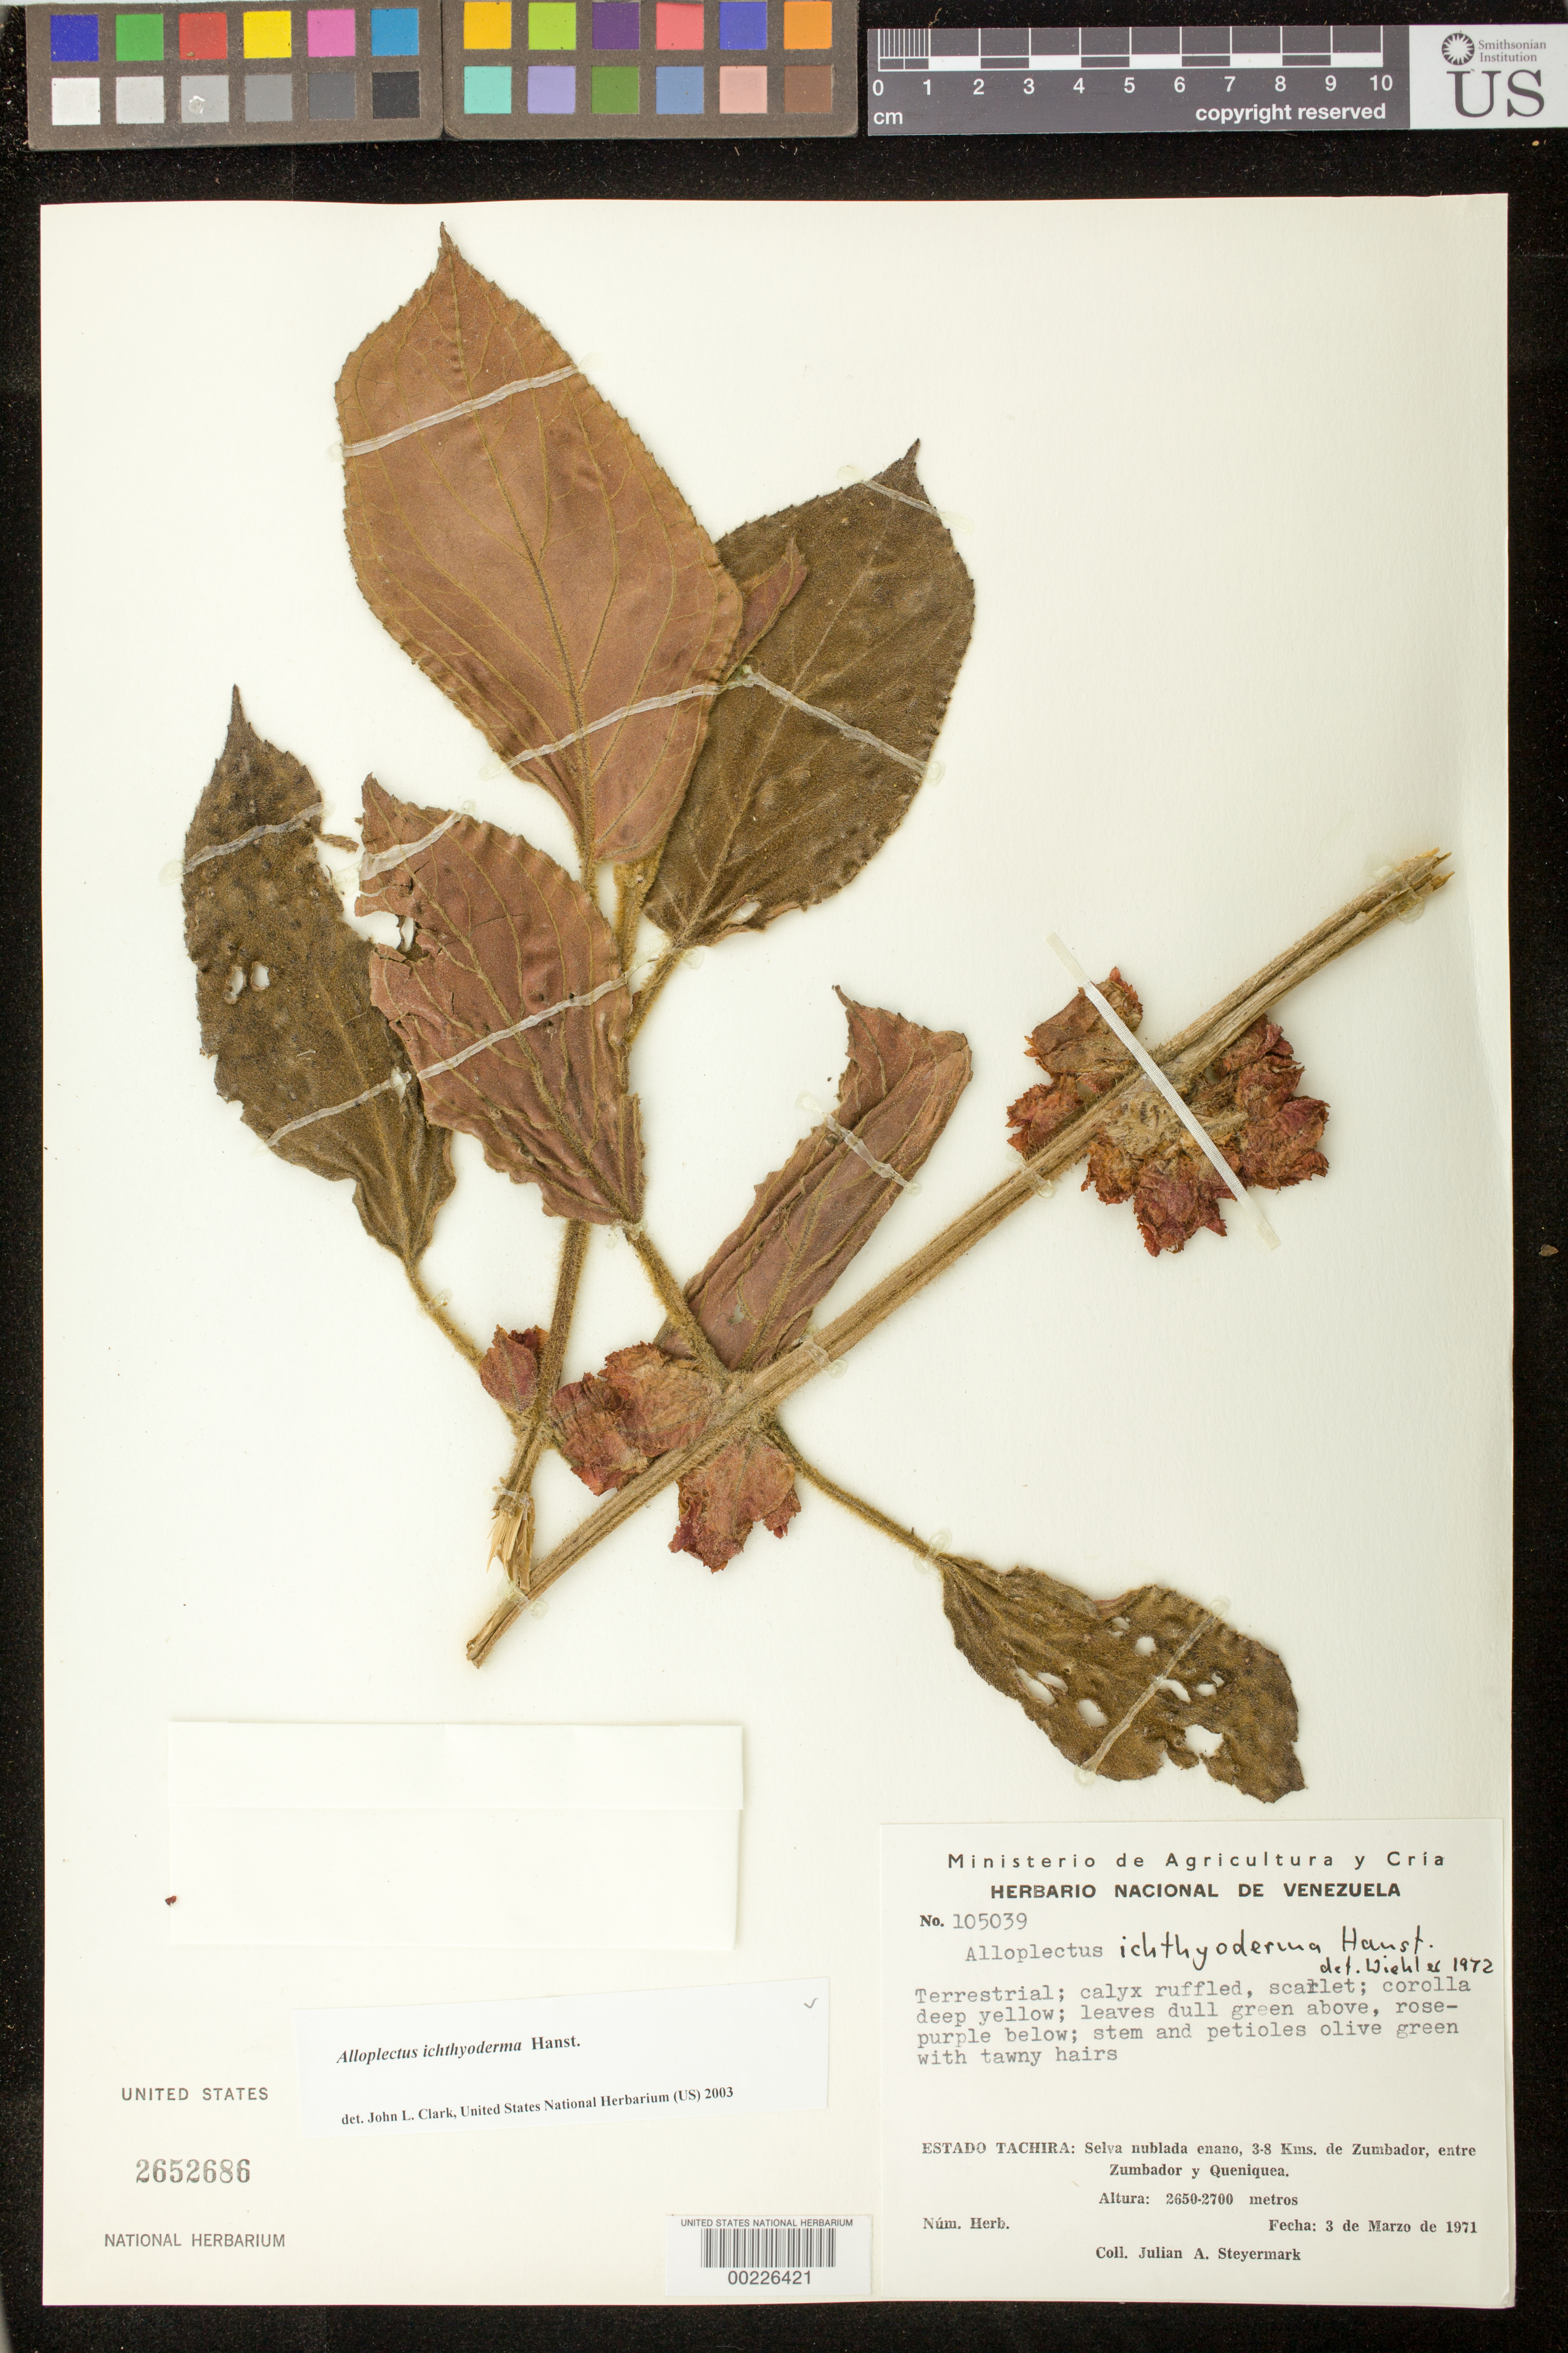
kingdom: Plantae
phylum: Tracheophyta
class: Magnoliopsida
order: Lamiales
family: Gesneriaceae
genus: Glossoloma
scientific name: Glossoloma ichthyoderma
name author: (Hanst.) J.L. Clark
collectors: J. Steyermark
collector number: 105039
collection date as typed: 03 Mar 1971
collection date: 1971-03-03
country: Venezuela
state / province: Táchira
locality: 3-8 km of Zumbador, between Zumbador and Queniquea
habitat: Elfin cloud forest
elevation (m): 2650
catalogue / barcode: US 2652686